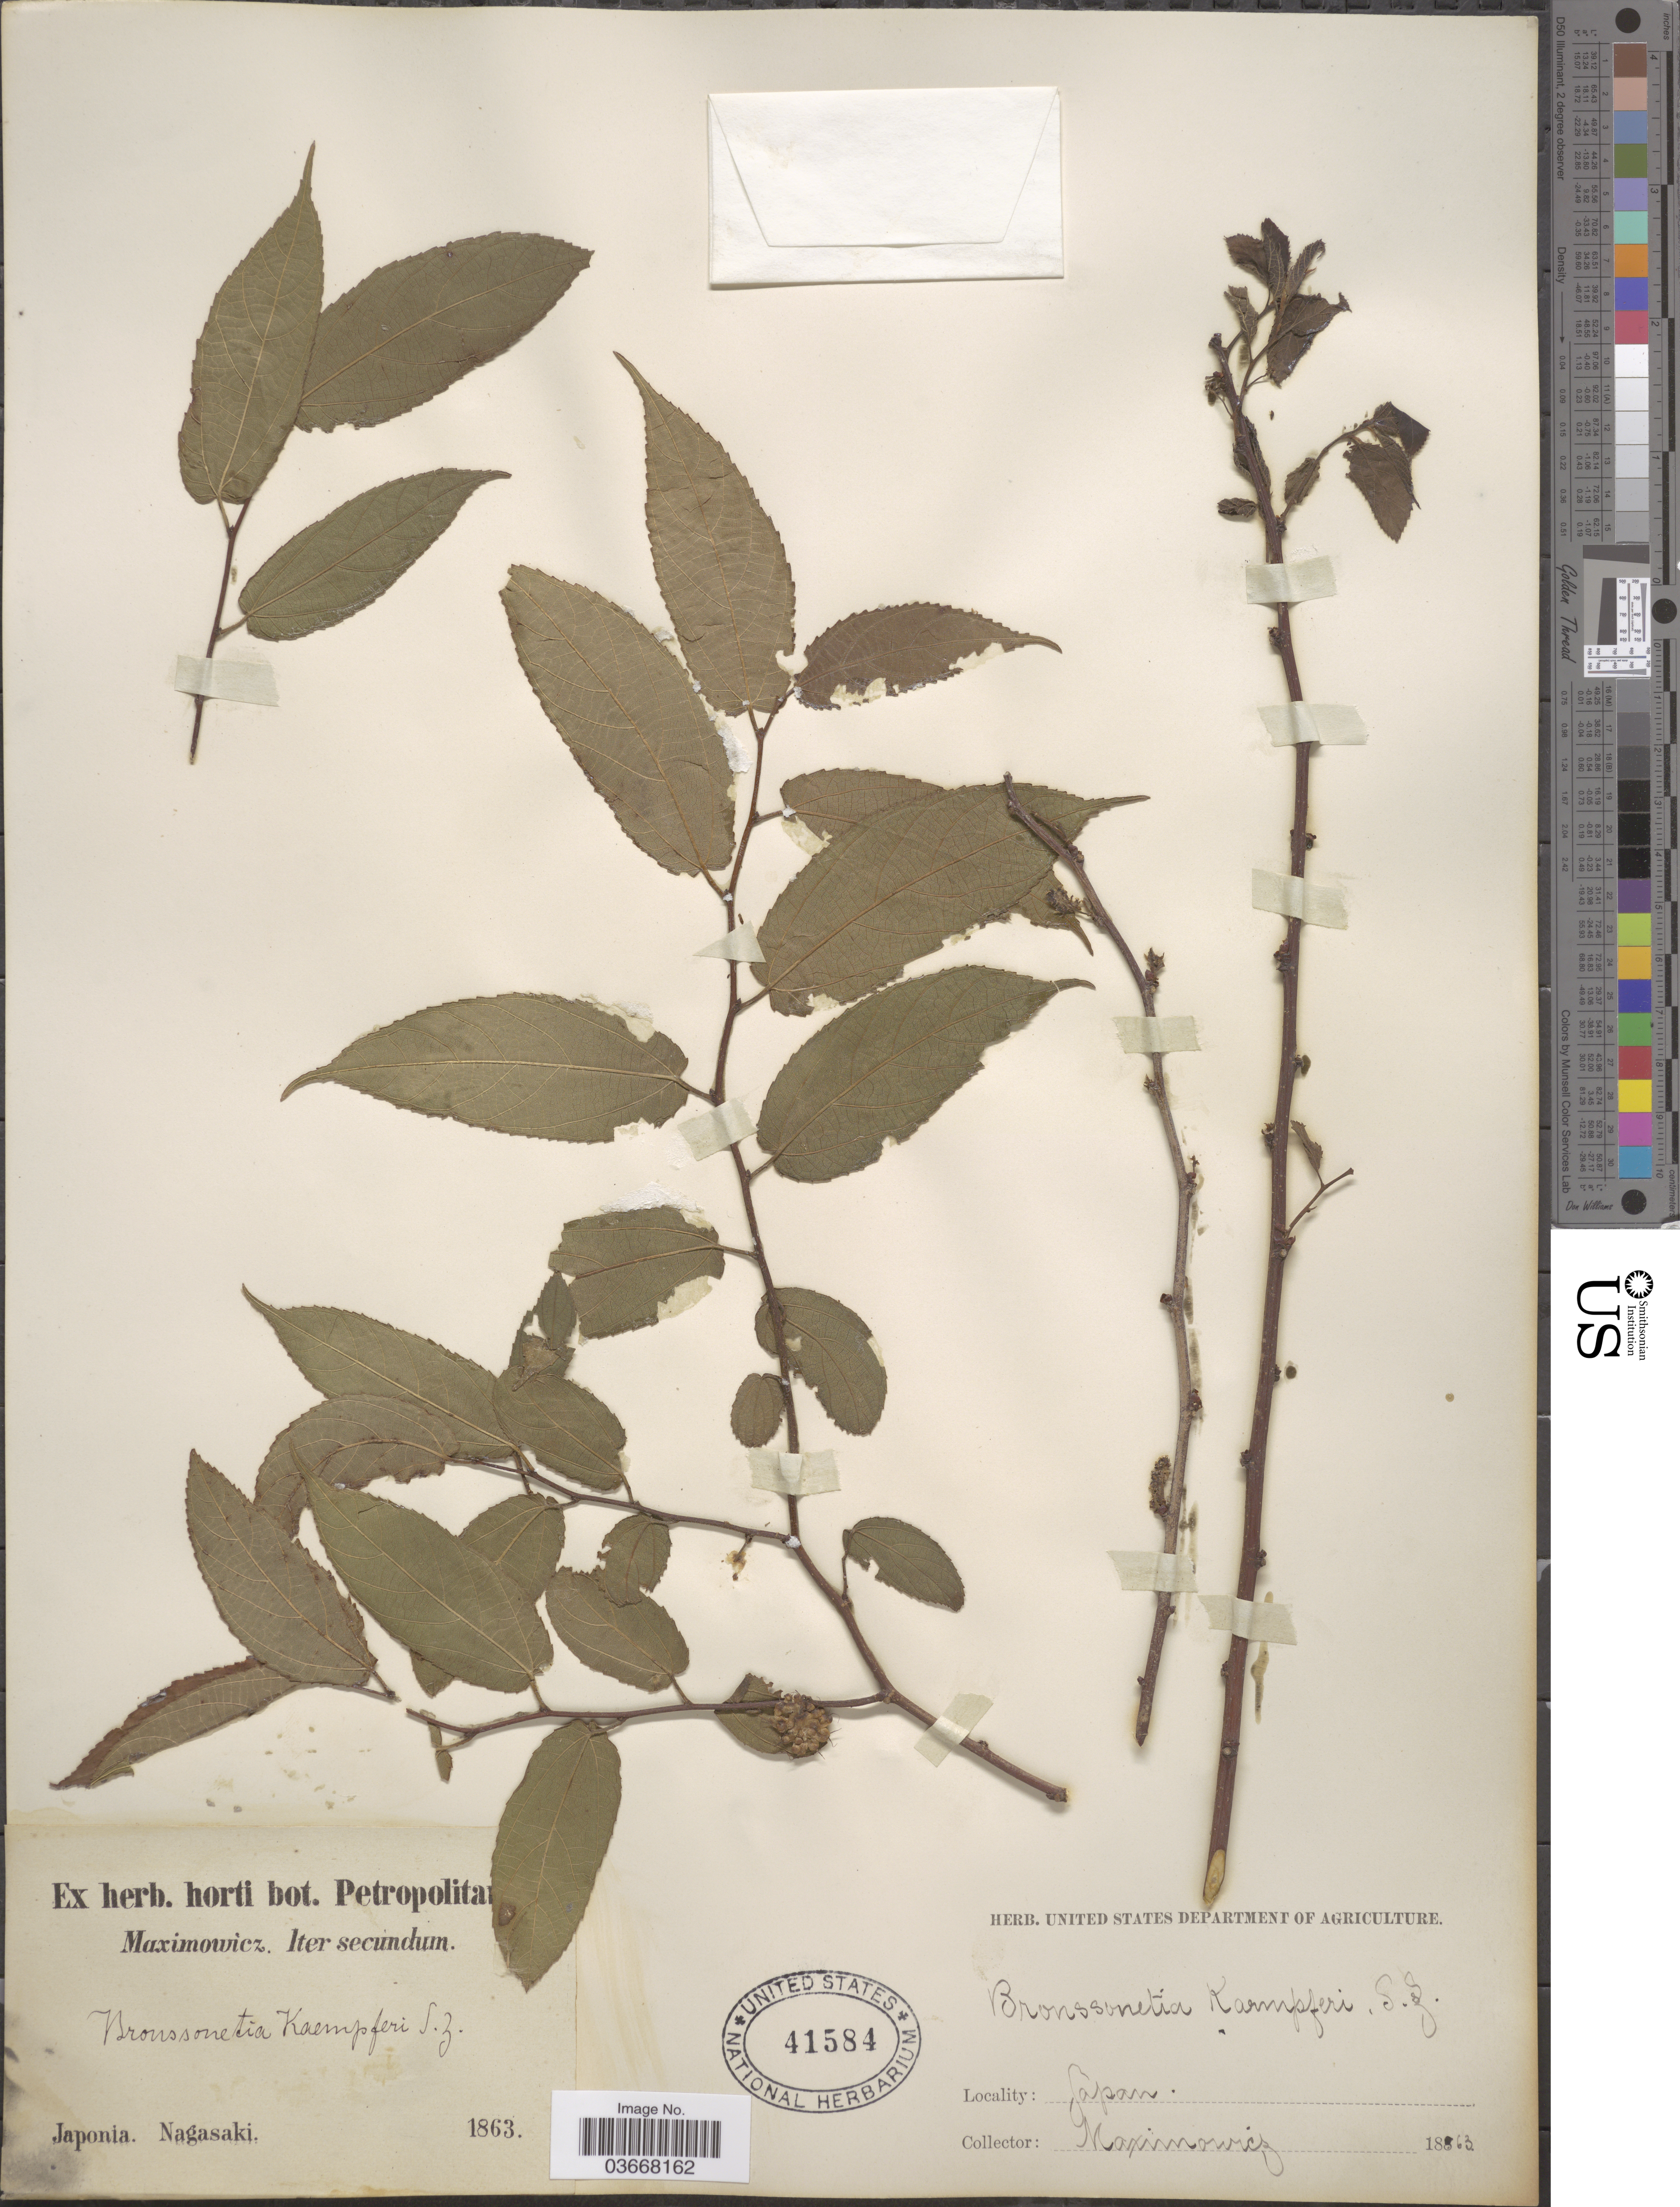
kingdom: Plantae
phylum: Tracheophyta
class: Magnoliopsida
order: Rosales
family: Moraceae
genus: Broussonetia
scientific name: Broussonetia kaempferi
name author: Siebold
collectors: Maximowicz, --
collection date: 1863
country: Japan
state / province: Nagasaki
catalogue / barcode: US 41584